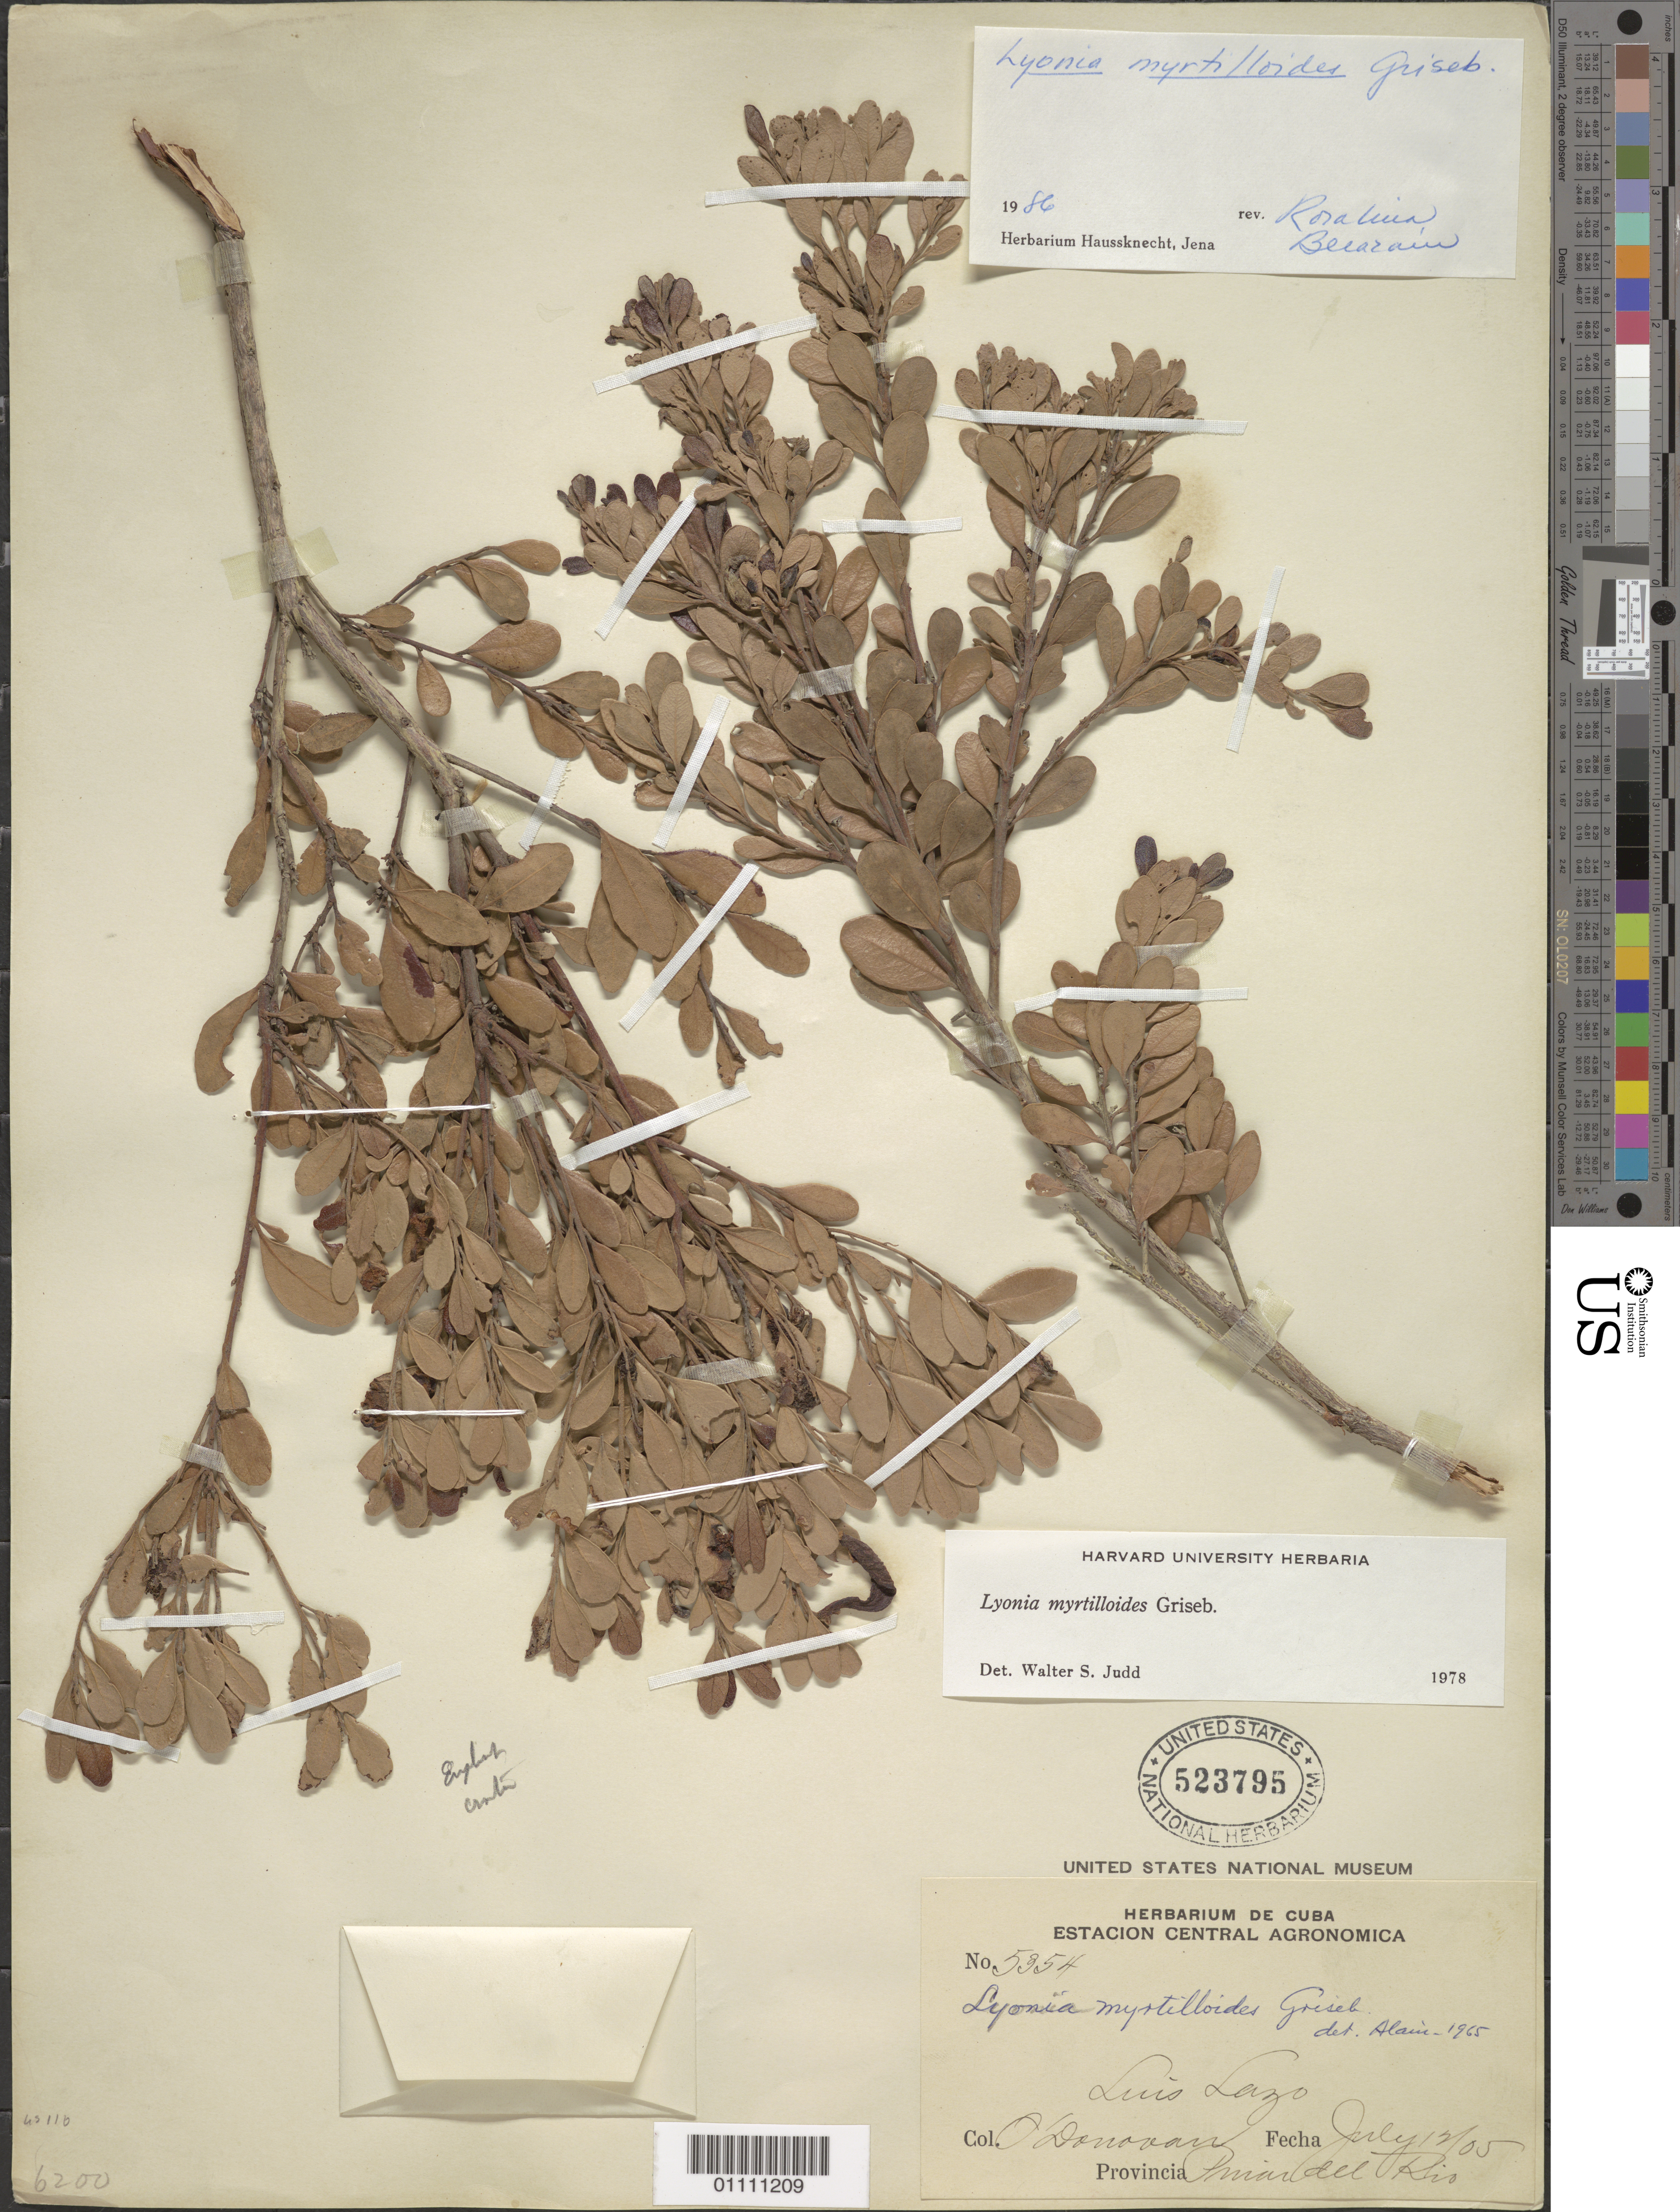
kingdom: Plantae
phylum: Tracheophyta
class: Magnoliopsida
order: Ericales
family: Ericaceae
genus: Lyonia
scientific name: Lyonia myrtilloides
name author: Griseb.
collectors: E. O'Donovan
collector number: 5354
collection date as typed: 12 Jul 1905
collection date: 1905-07-12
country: Cuba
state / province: Pinar del Rio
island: Cuba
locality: Luis Lazo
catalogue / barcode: US 523795